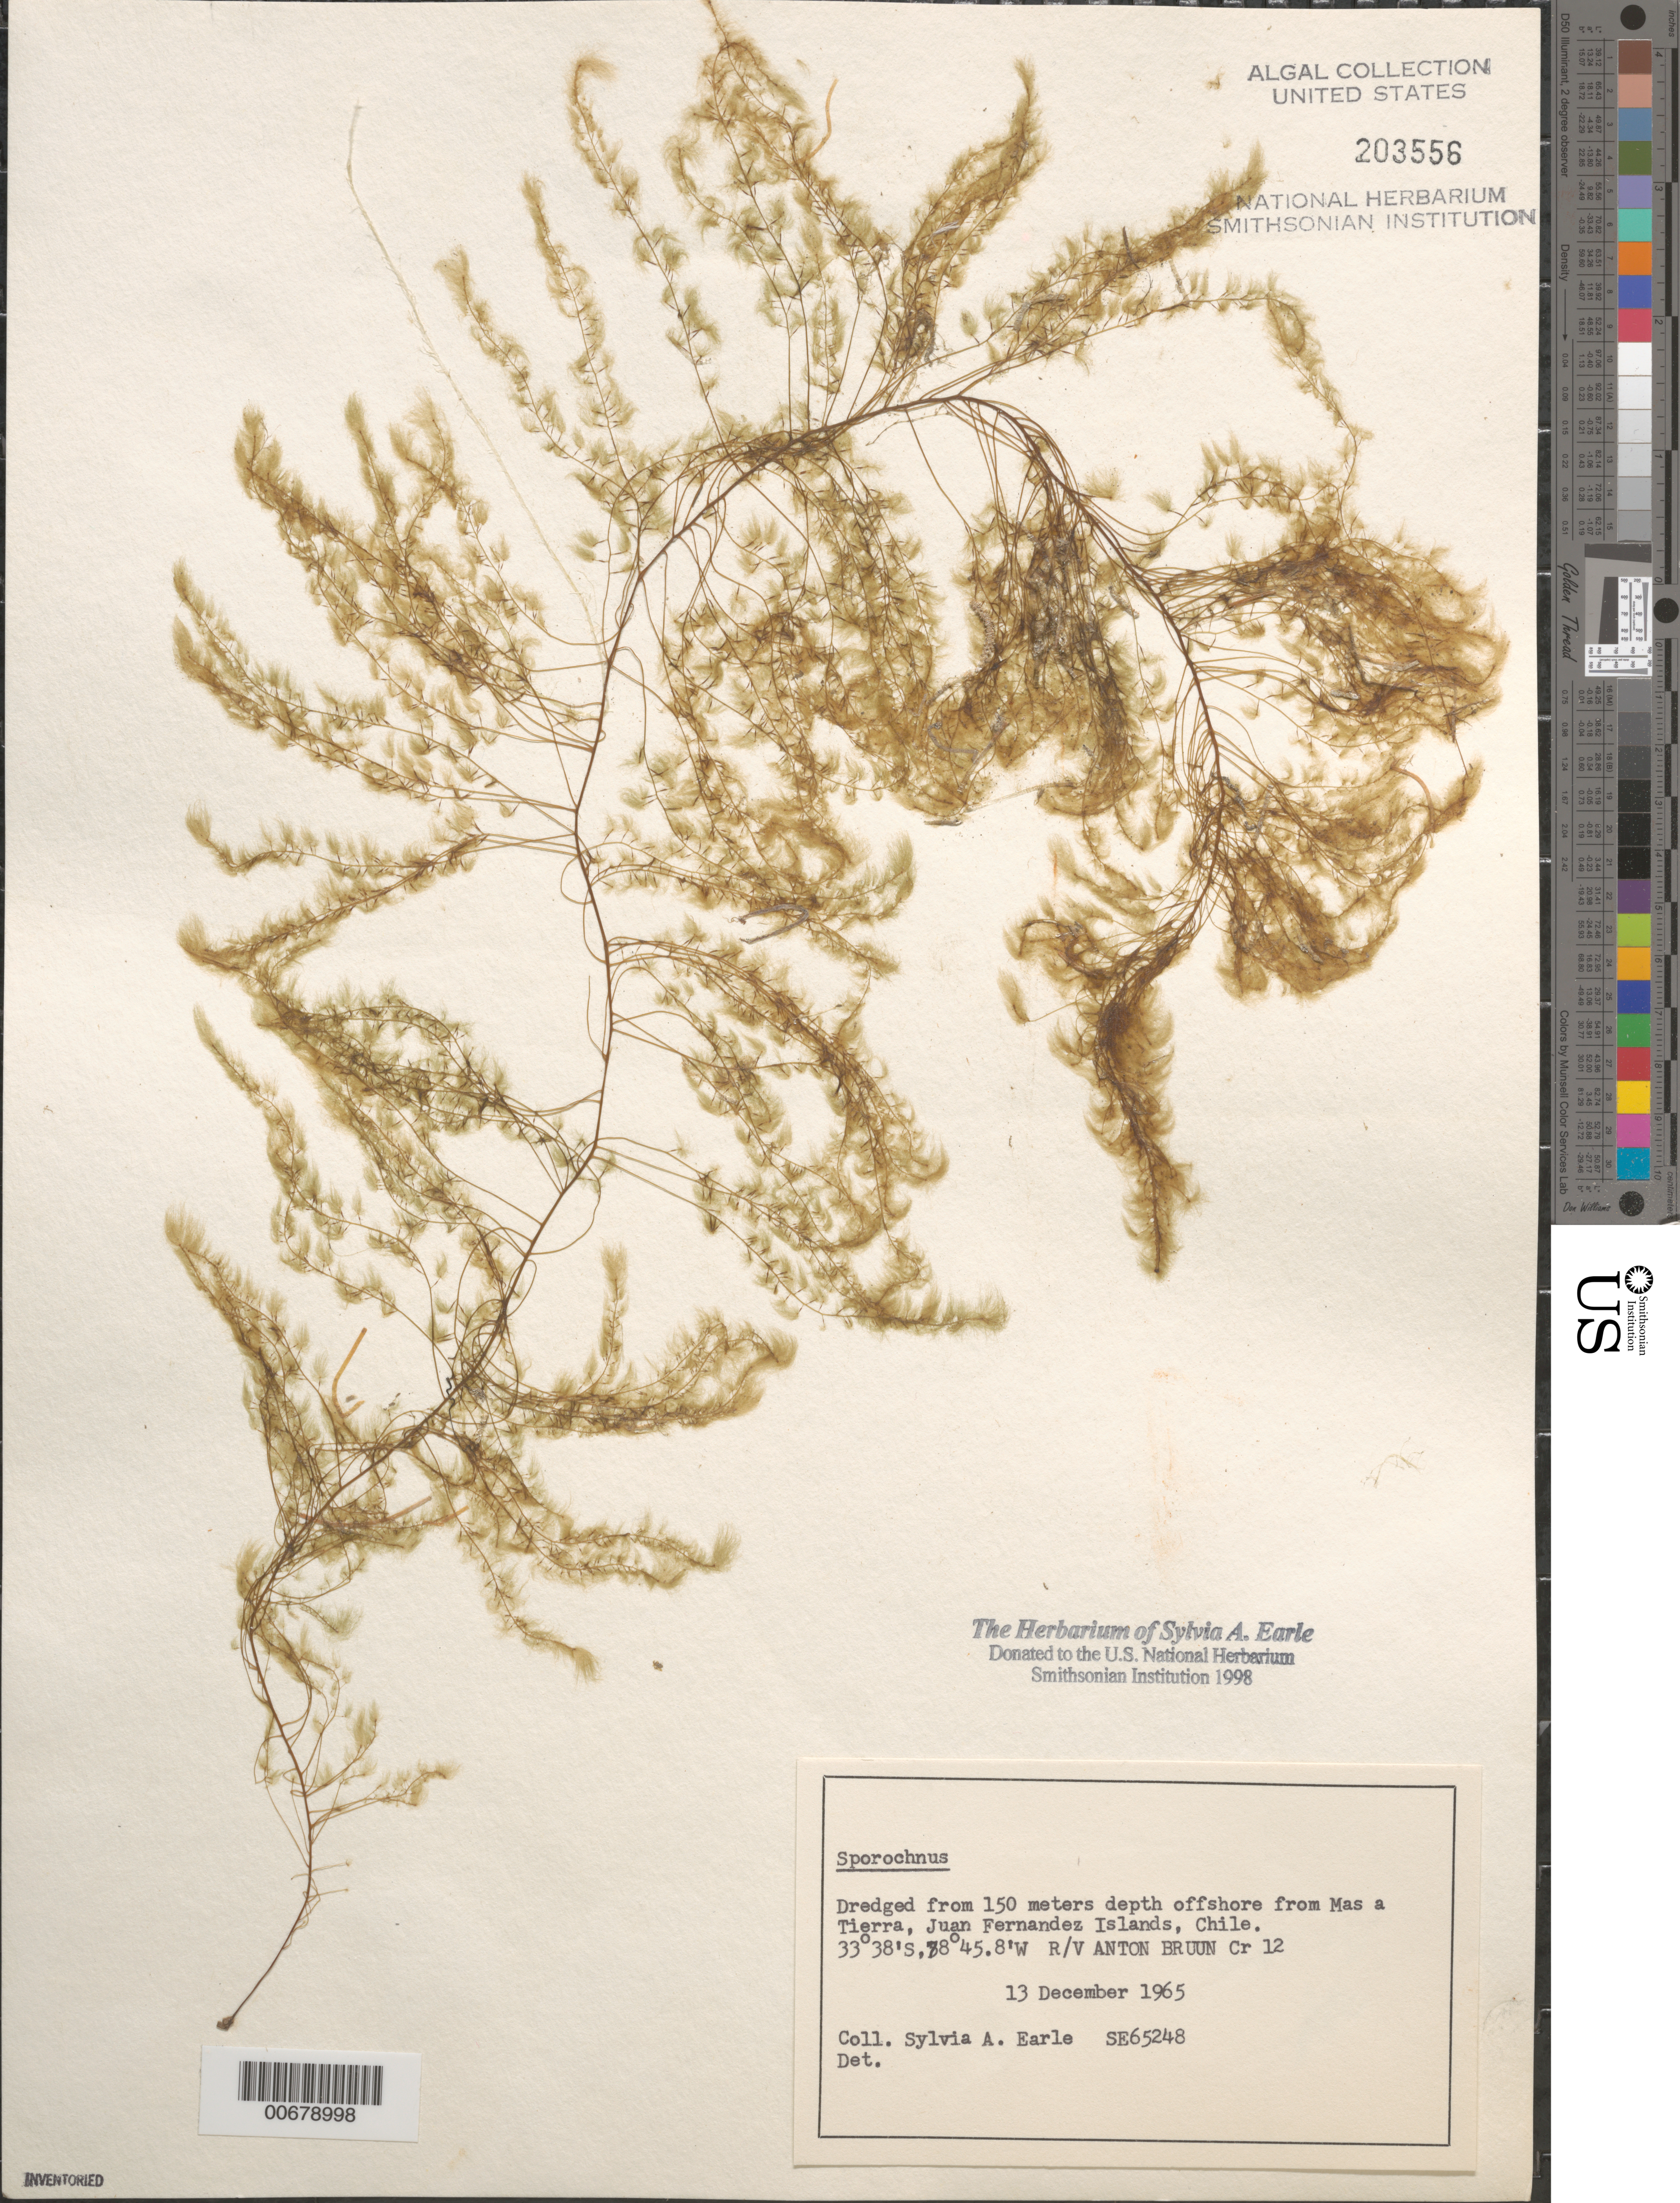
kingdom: Chromista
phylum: Ochrophyta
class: Phaeophyceae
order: Sporochnales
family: Sporochnaceae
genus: Sporochnus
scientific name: Sporochnus sp.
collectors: S. A. Earle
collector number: SE 65248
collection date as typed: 13 Dec 1965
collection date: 1965-12-13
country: Chile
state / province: Valparaíso (V)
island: Isla Más a Tierra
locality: Off Más a Tierra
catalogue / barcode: US 203556